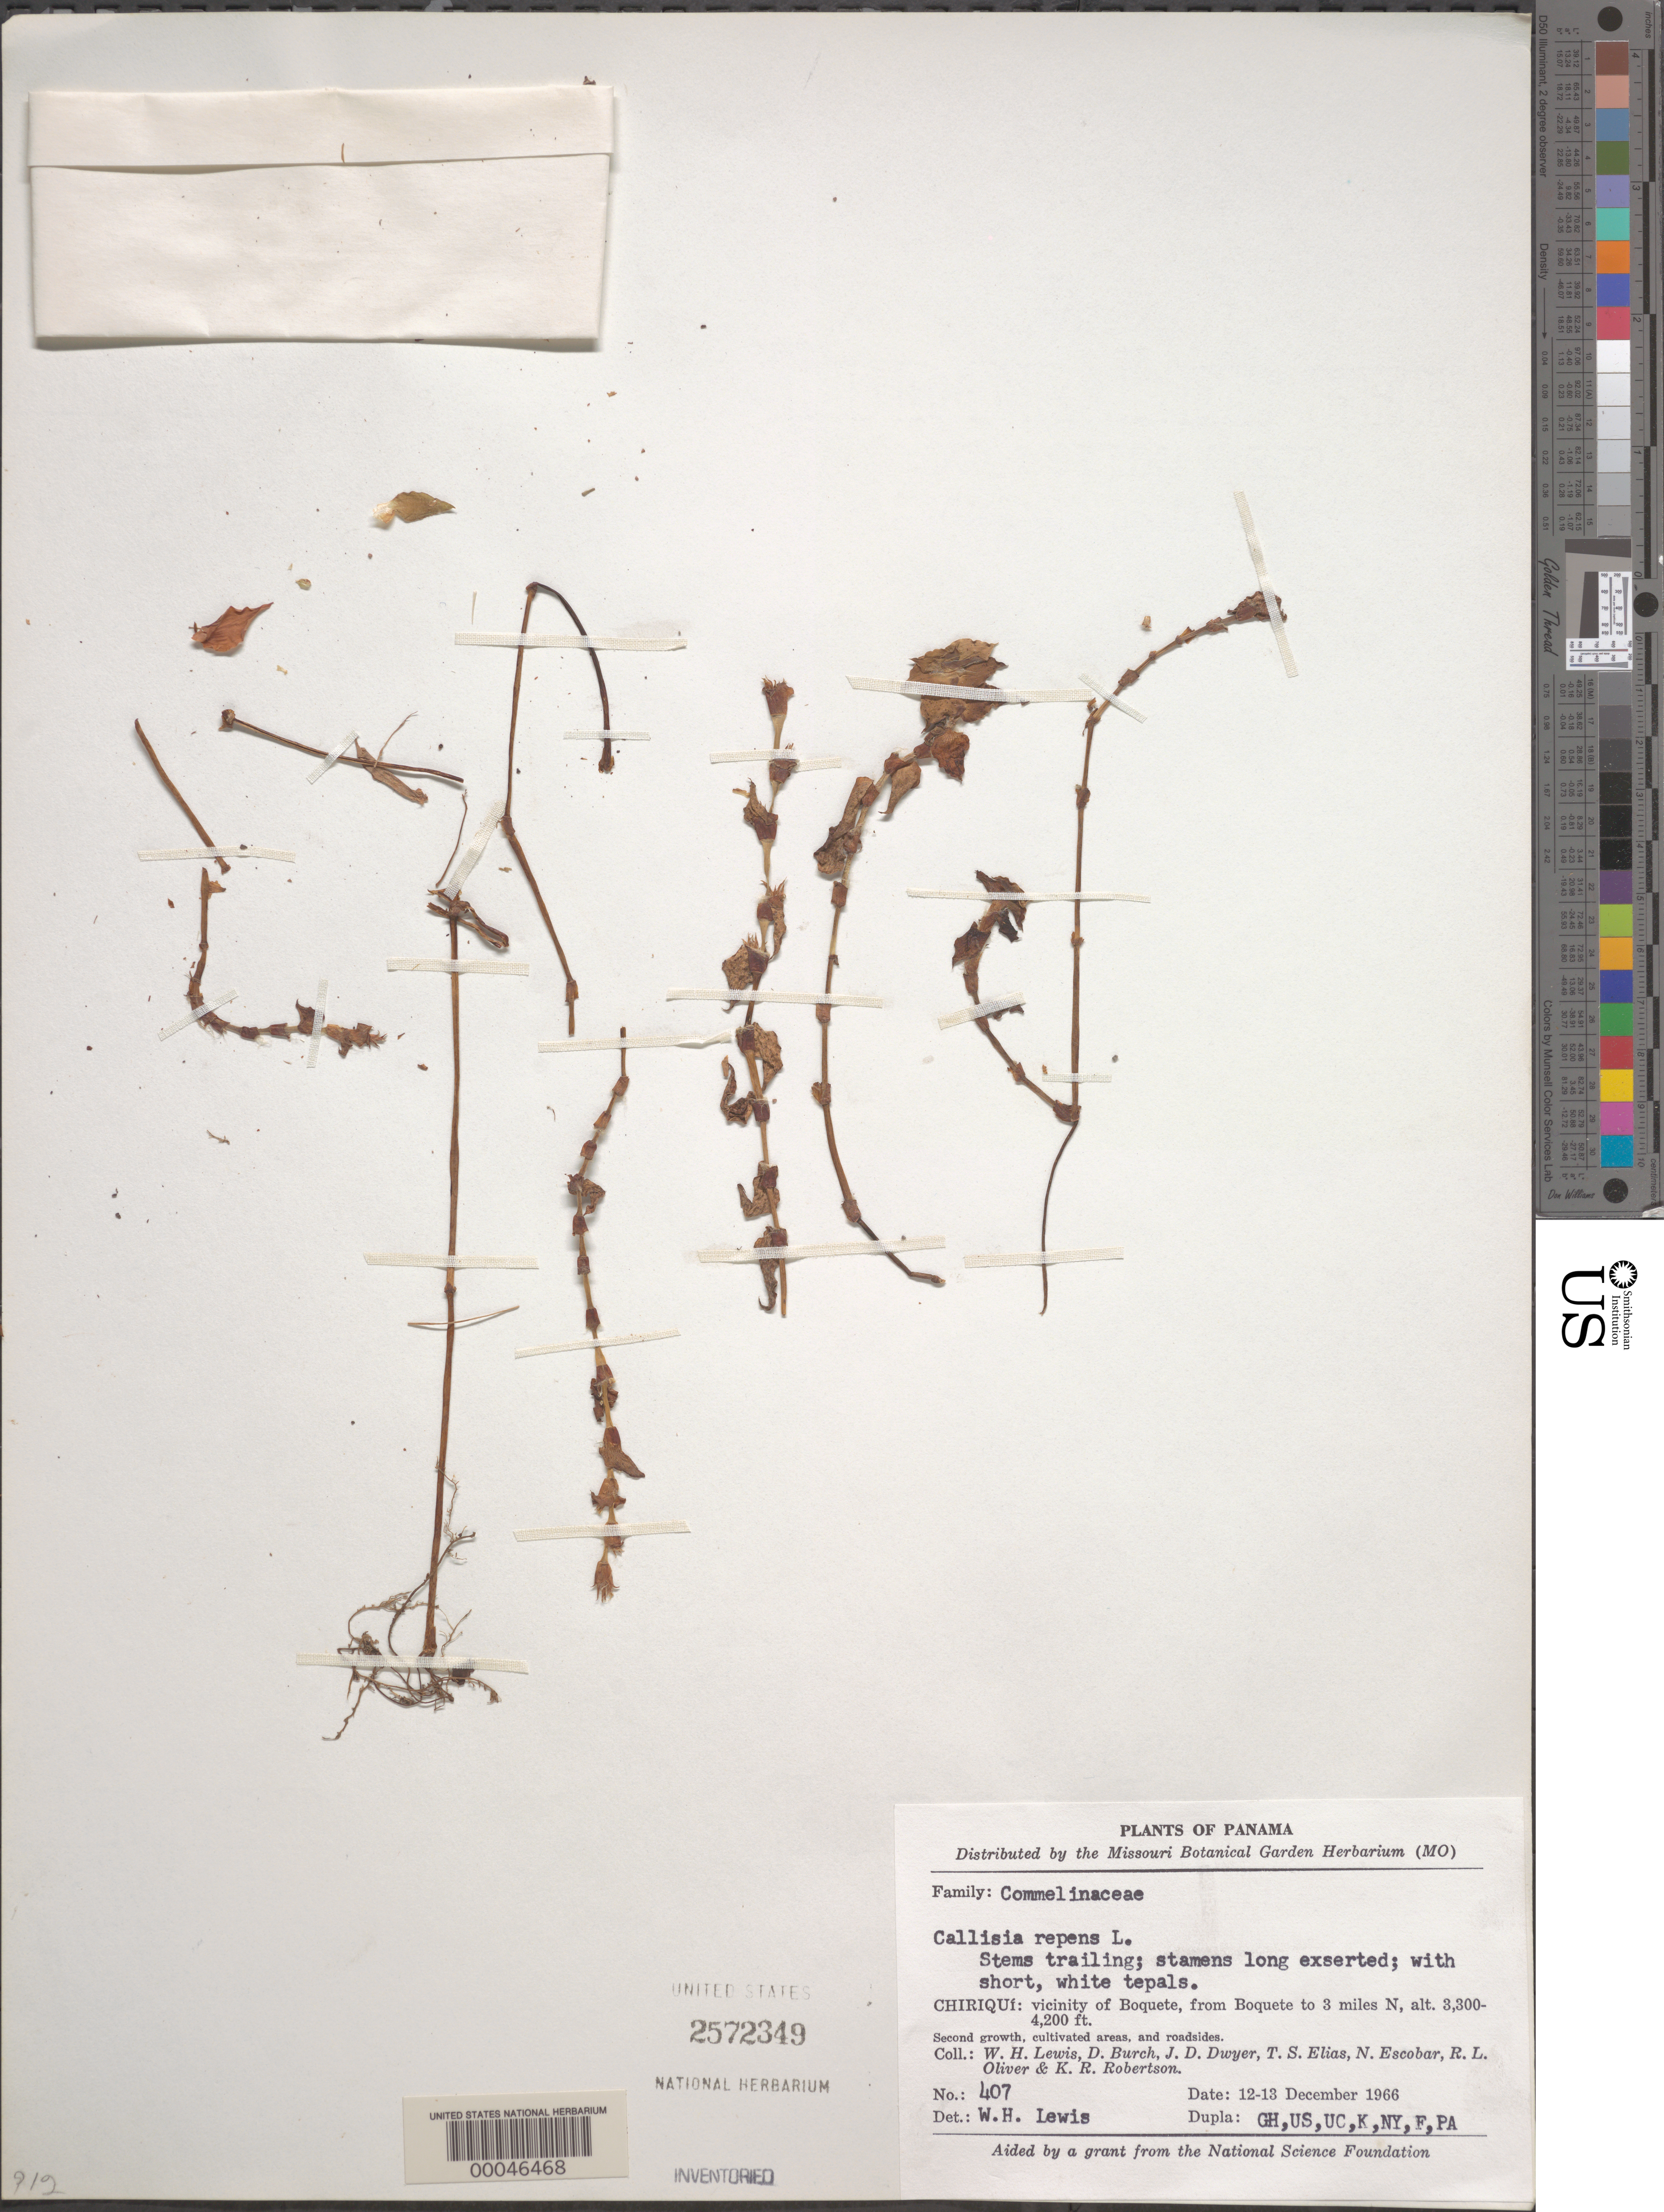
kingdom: Plantae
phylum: Tracheophyta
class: Liliopsida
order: Commelinales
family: Commelinaceae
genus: Callisia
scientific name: Callisia repens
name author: (Jacq.) L.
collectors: W. H. Lewis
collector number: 407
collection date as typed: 12 Dec 1966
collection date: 1966-12-12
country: Panama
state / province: Chiriquí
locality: Near Boquete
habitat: Roadsides and cultivated areas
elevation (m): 1007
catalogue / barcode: US 2572349